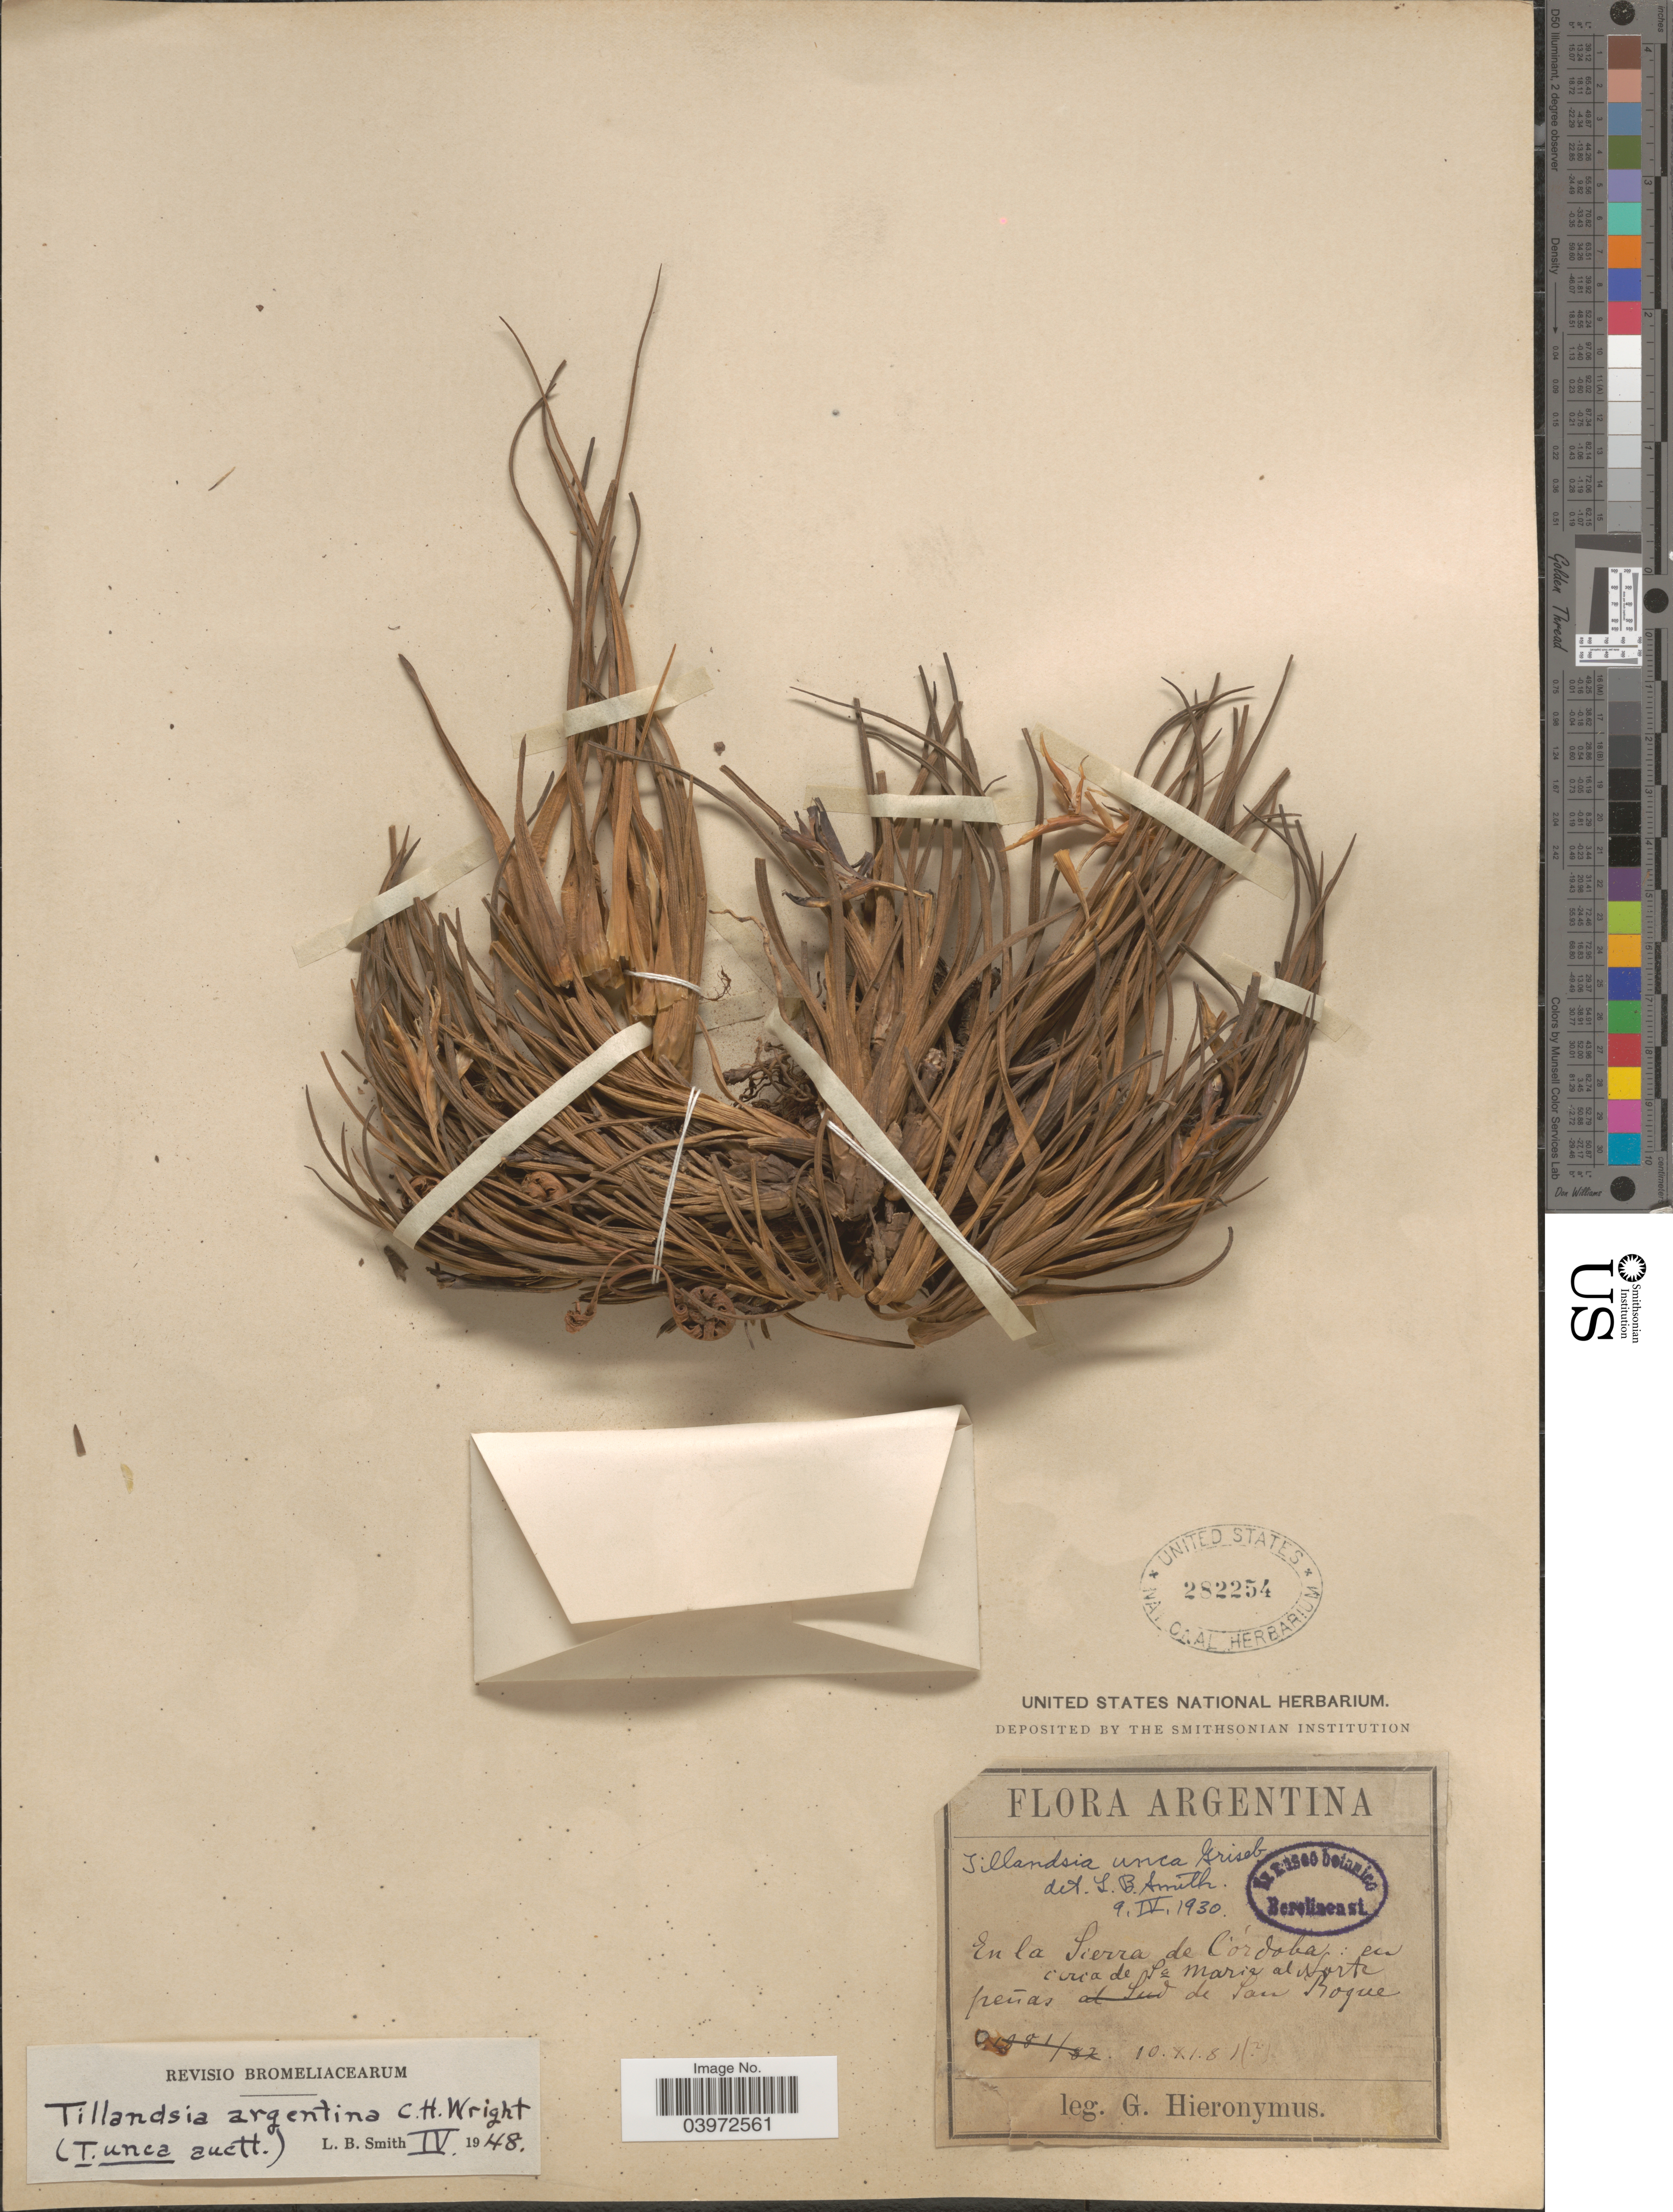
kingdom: Plantae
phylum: Tracheophyta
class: Liliopsida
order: Poales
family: Bromeliaceae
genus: Tillandsia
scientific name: Tillandsia argentina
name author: C.H. Wright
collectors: G. H. Hieronymus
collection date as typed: Transcribed d/m/y: 10/11/81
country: Argentina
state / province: Cordoba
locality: En la Sierra de Córdoba: en cerca de Sa Marie al Norte peñas de San Roque.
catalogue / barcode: US 282254